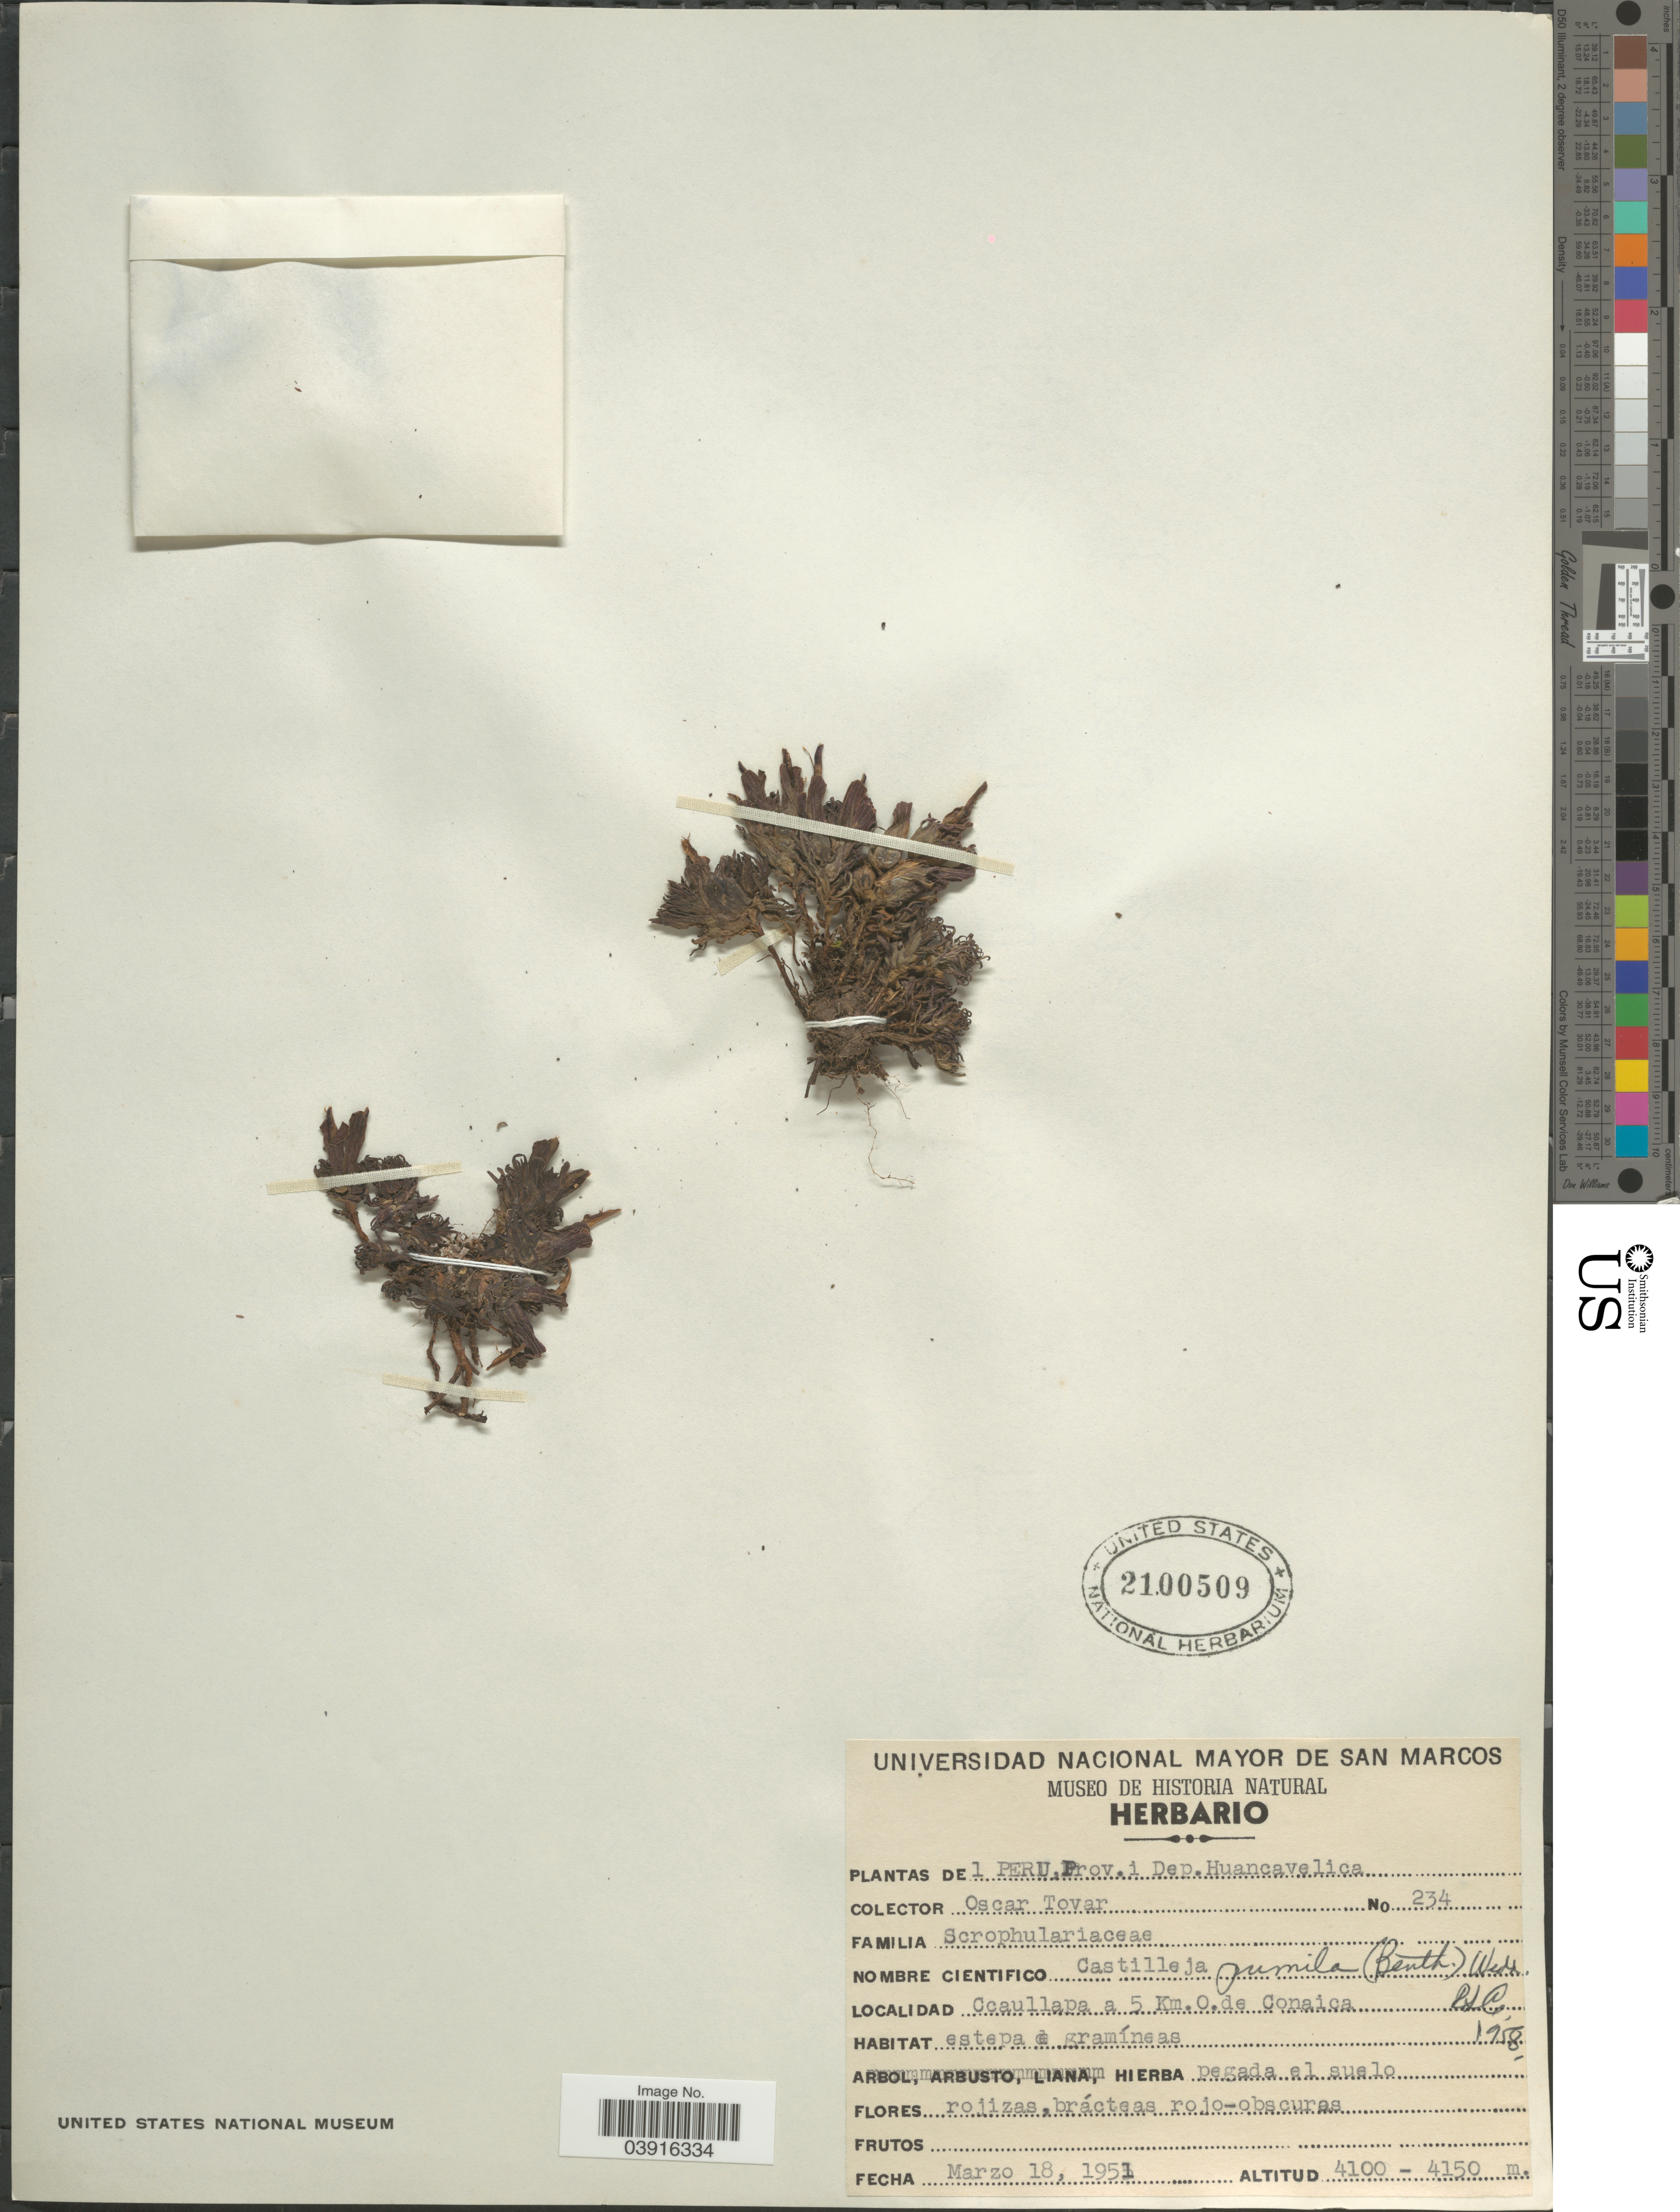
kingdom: Plantae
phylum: Tracheophyta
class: Magnoliopsida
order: Lamiales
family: Orobanchaceae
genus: Castilleja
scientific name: Castilleja pumila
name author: (Benth.) Wedd.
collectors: O. Tovar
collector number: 234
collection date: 1951-03-18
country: Peru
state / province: Huancavelica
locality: Ccaullapa a 5 km. O. de Conaica, Prov. i Dep. Huancavelica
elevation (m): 4100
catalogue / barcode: US 2100509